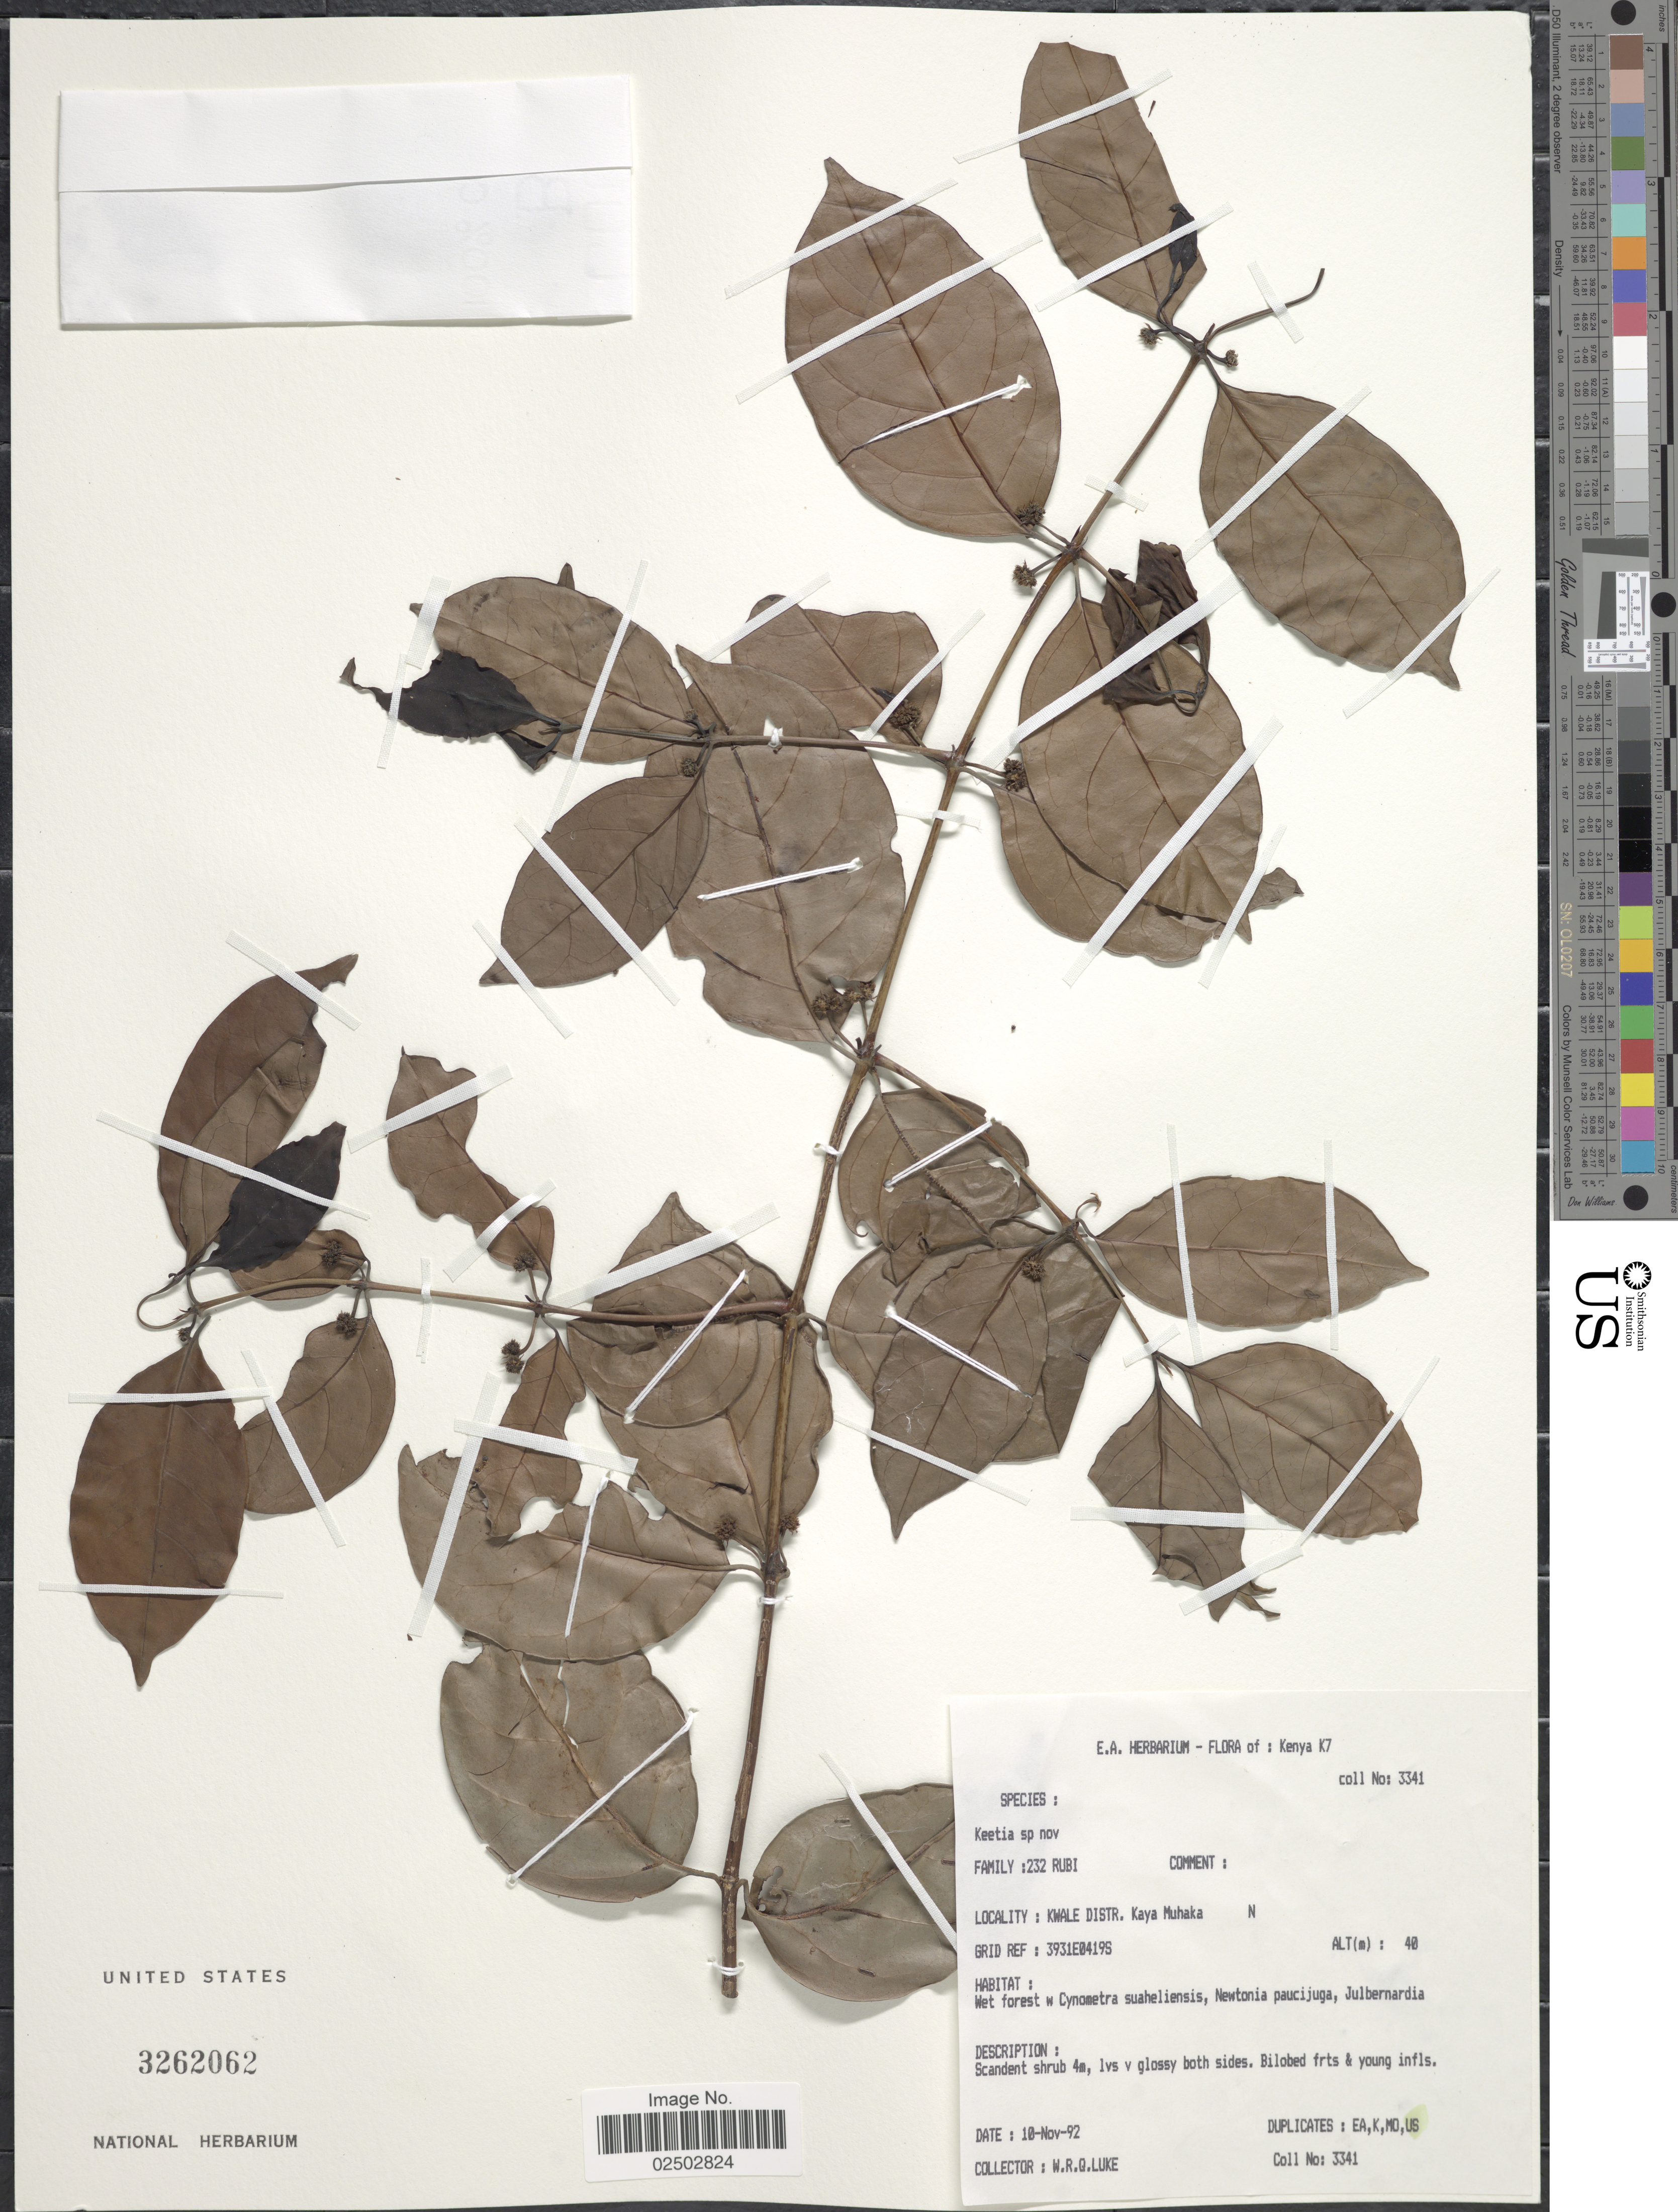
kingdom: Plantae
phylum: Tracheophyta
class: Magnoliopsida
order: Gentianales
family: Rubiaceae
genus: Keetia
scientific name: Keetia sp.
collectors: Q. Luke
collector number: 3341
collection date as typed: Transcribed d/m/y: 10/11/92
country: Kenya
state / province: Kwale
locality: Kwale Distr., Kaya Muhaka N., Grid Ref.: 3931E0419S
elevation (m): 40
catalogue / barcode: US 3262062